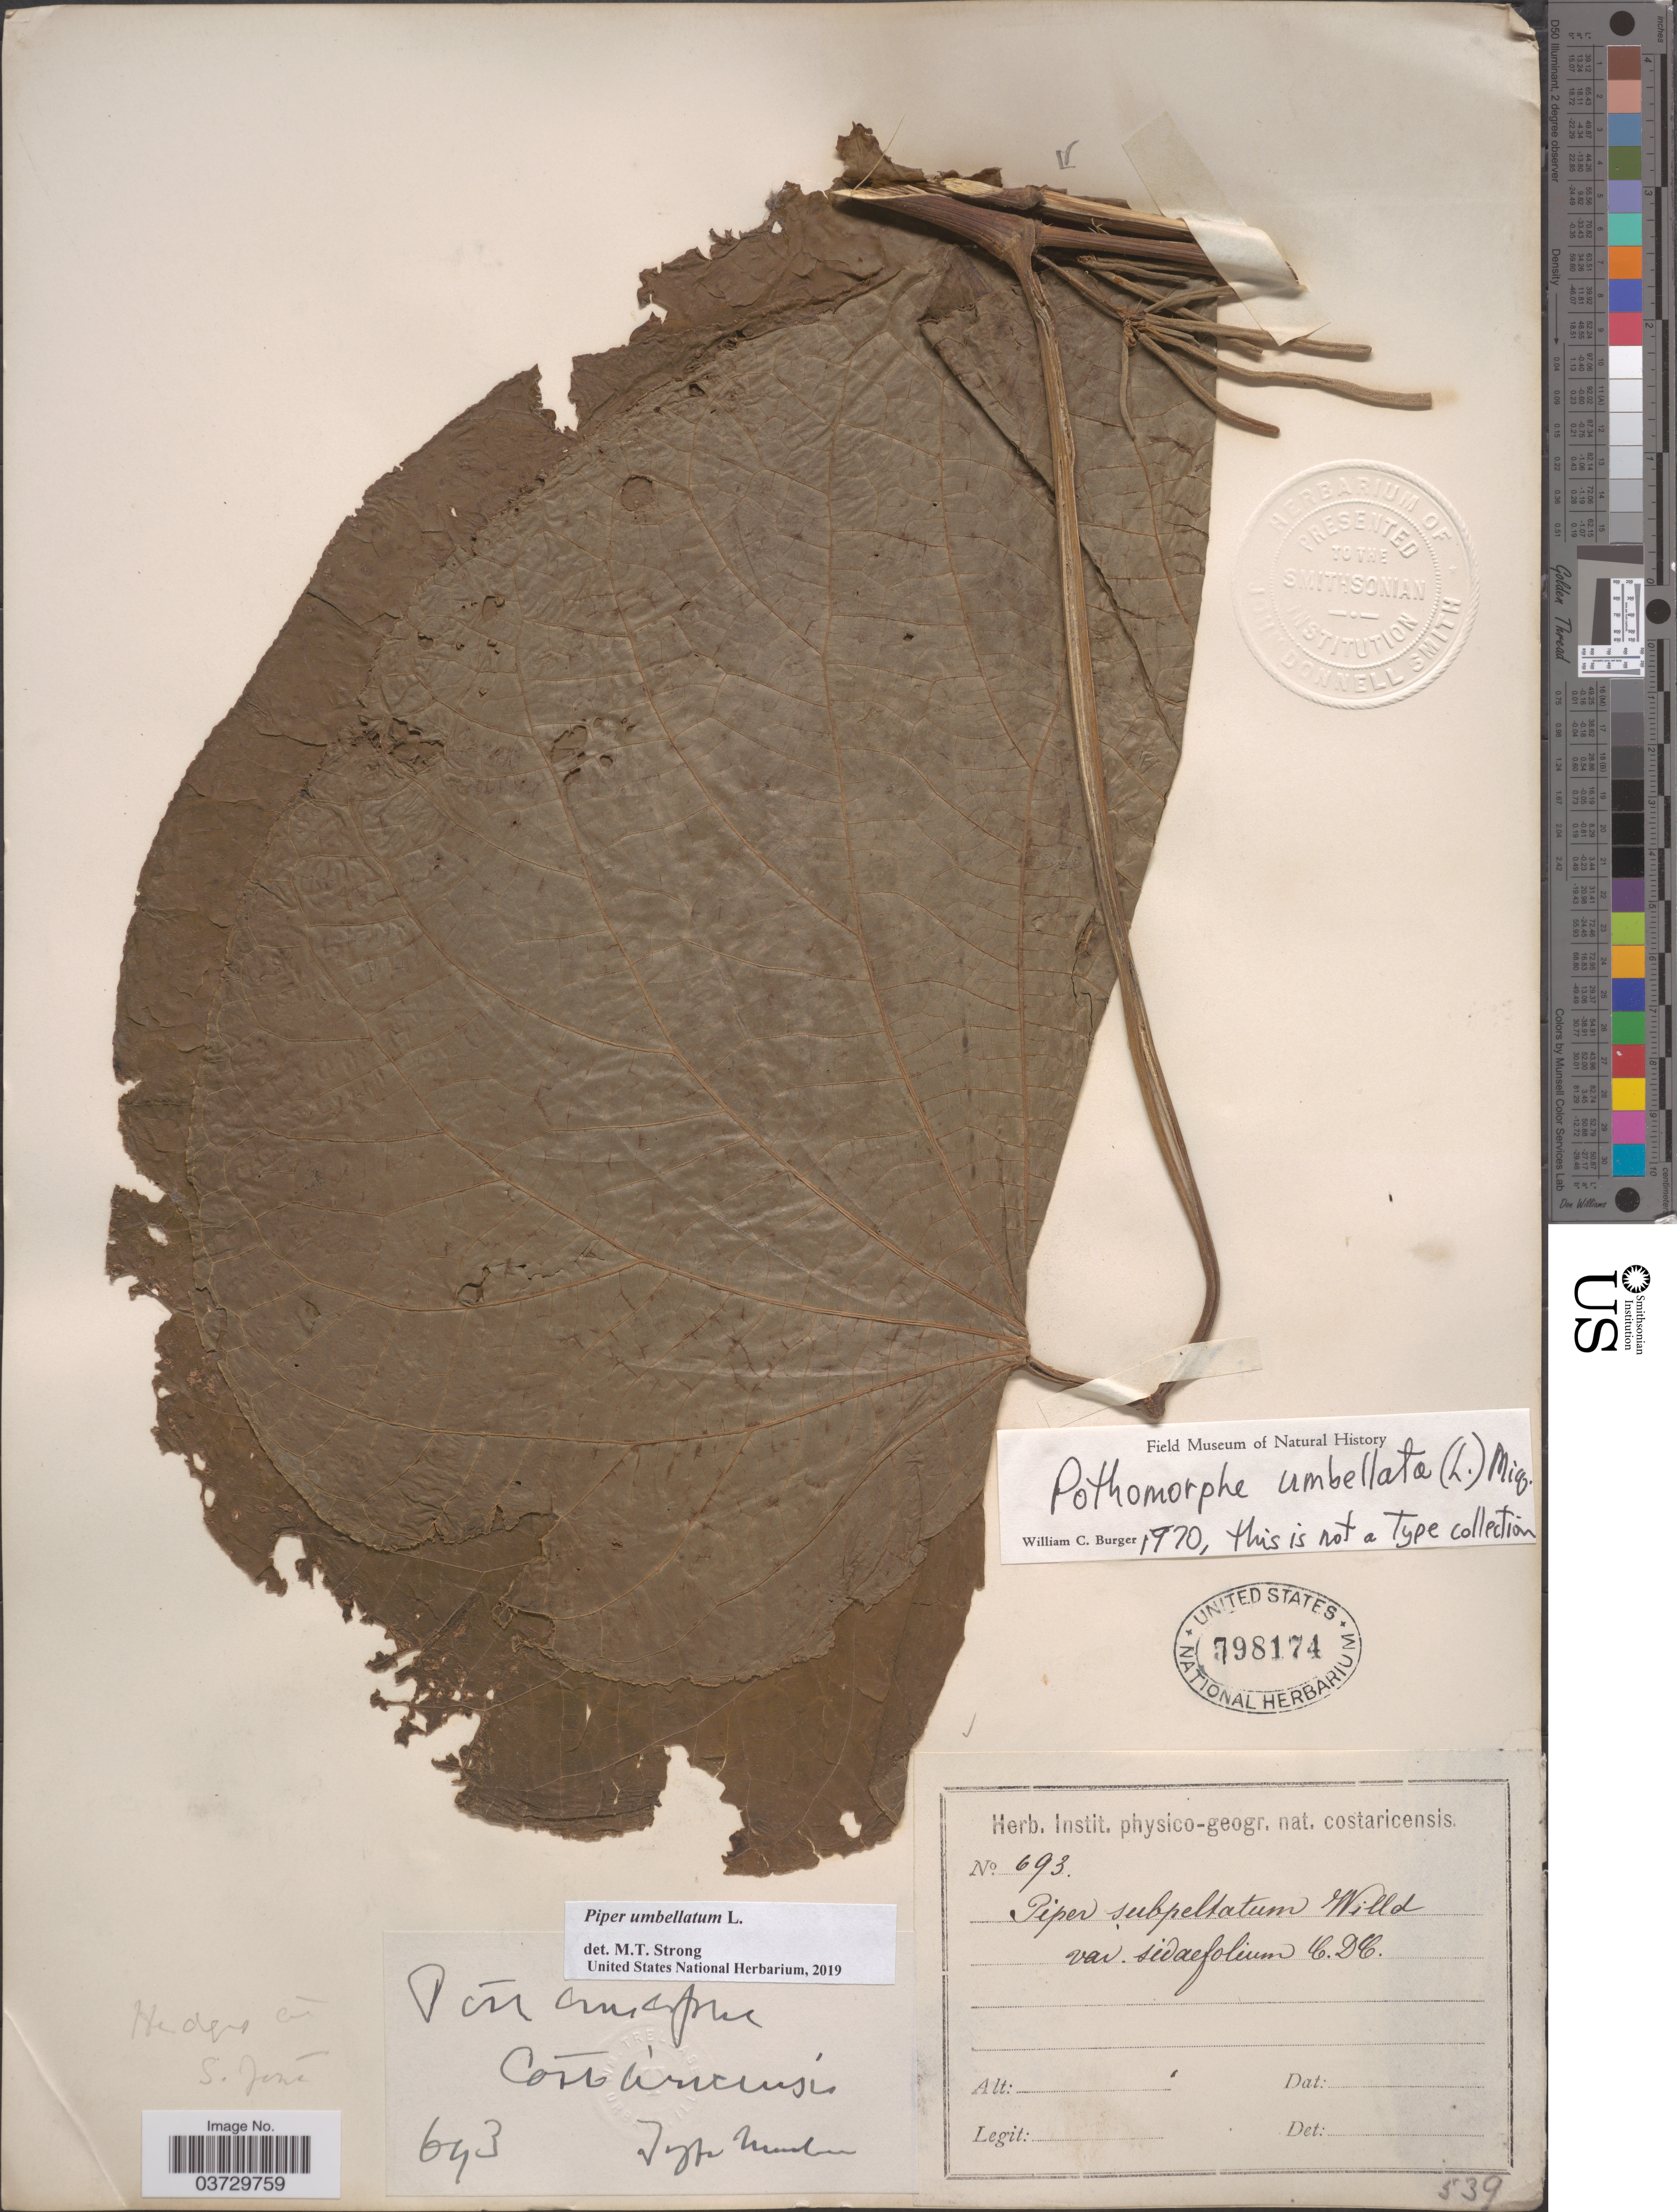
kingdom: Plantae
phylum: Tracheophyta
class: Magnoliopsida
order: Piperales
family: Piperaceae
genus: Piper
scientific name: Piper umbellatum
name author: L.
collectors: ex herb. Instit. physico-geogr. nat. costarricensis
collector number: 693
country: Costa Rica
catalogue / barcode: US 798174